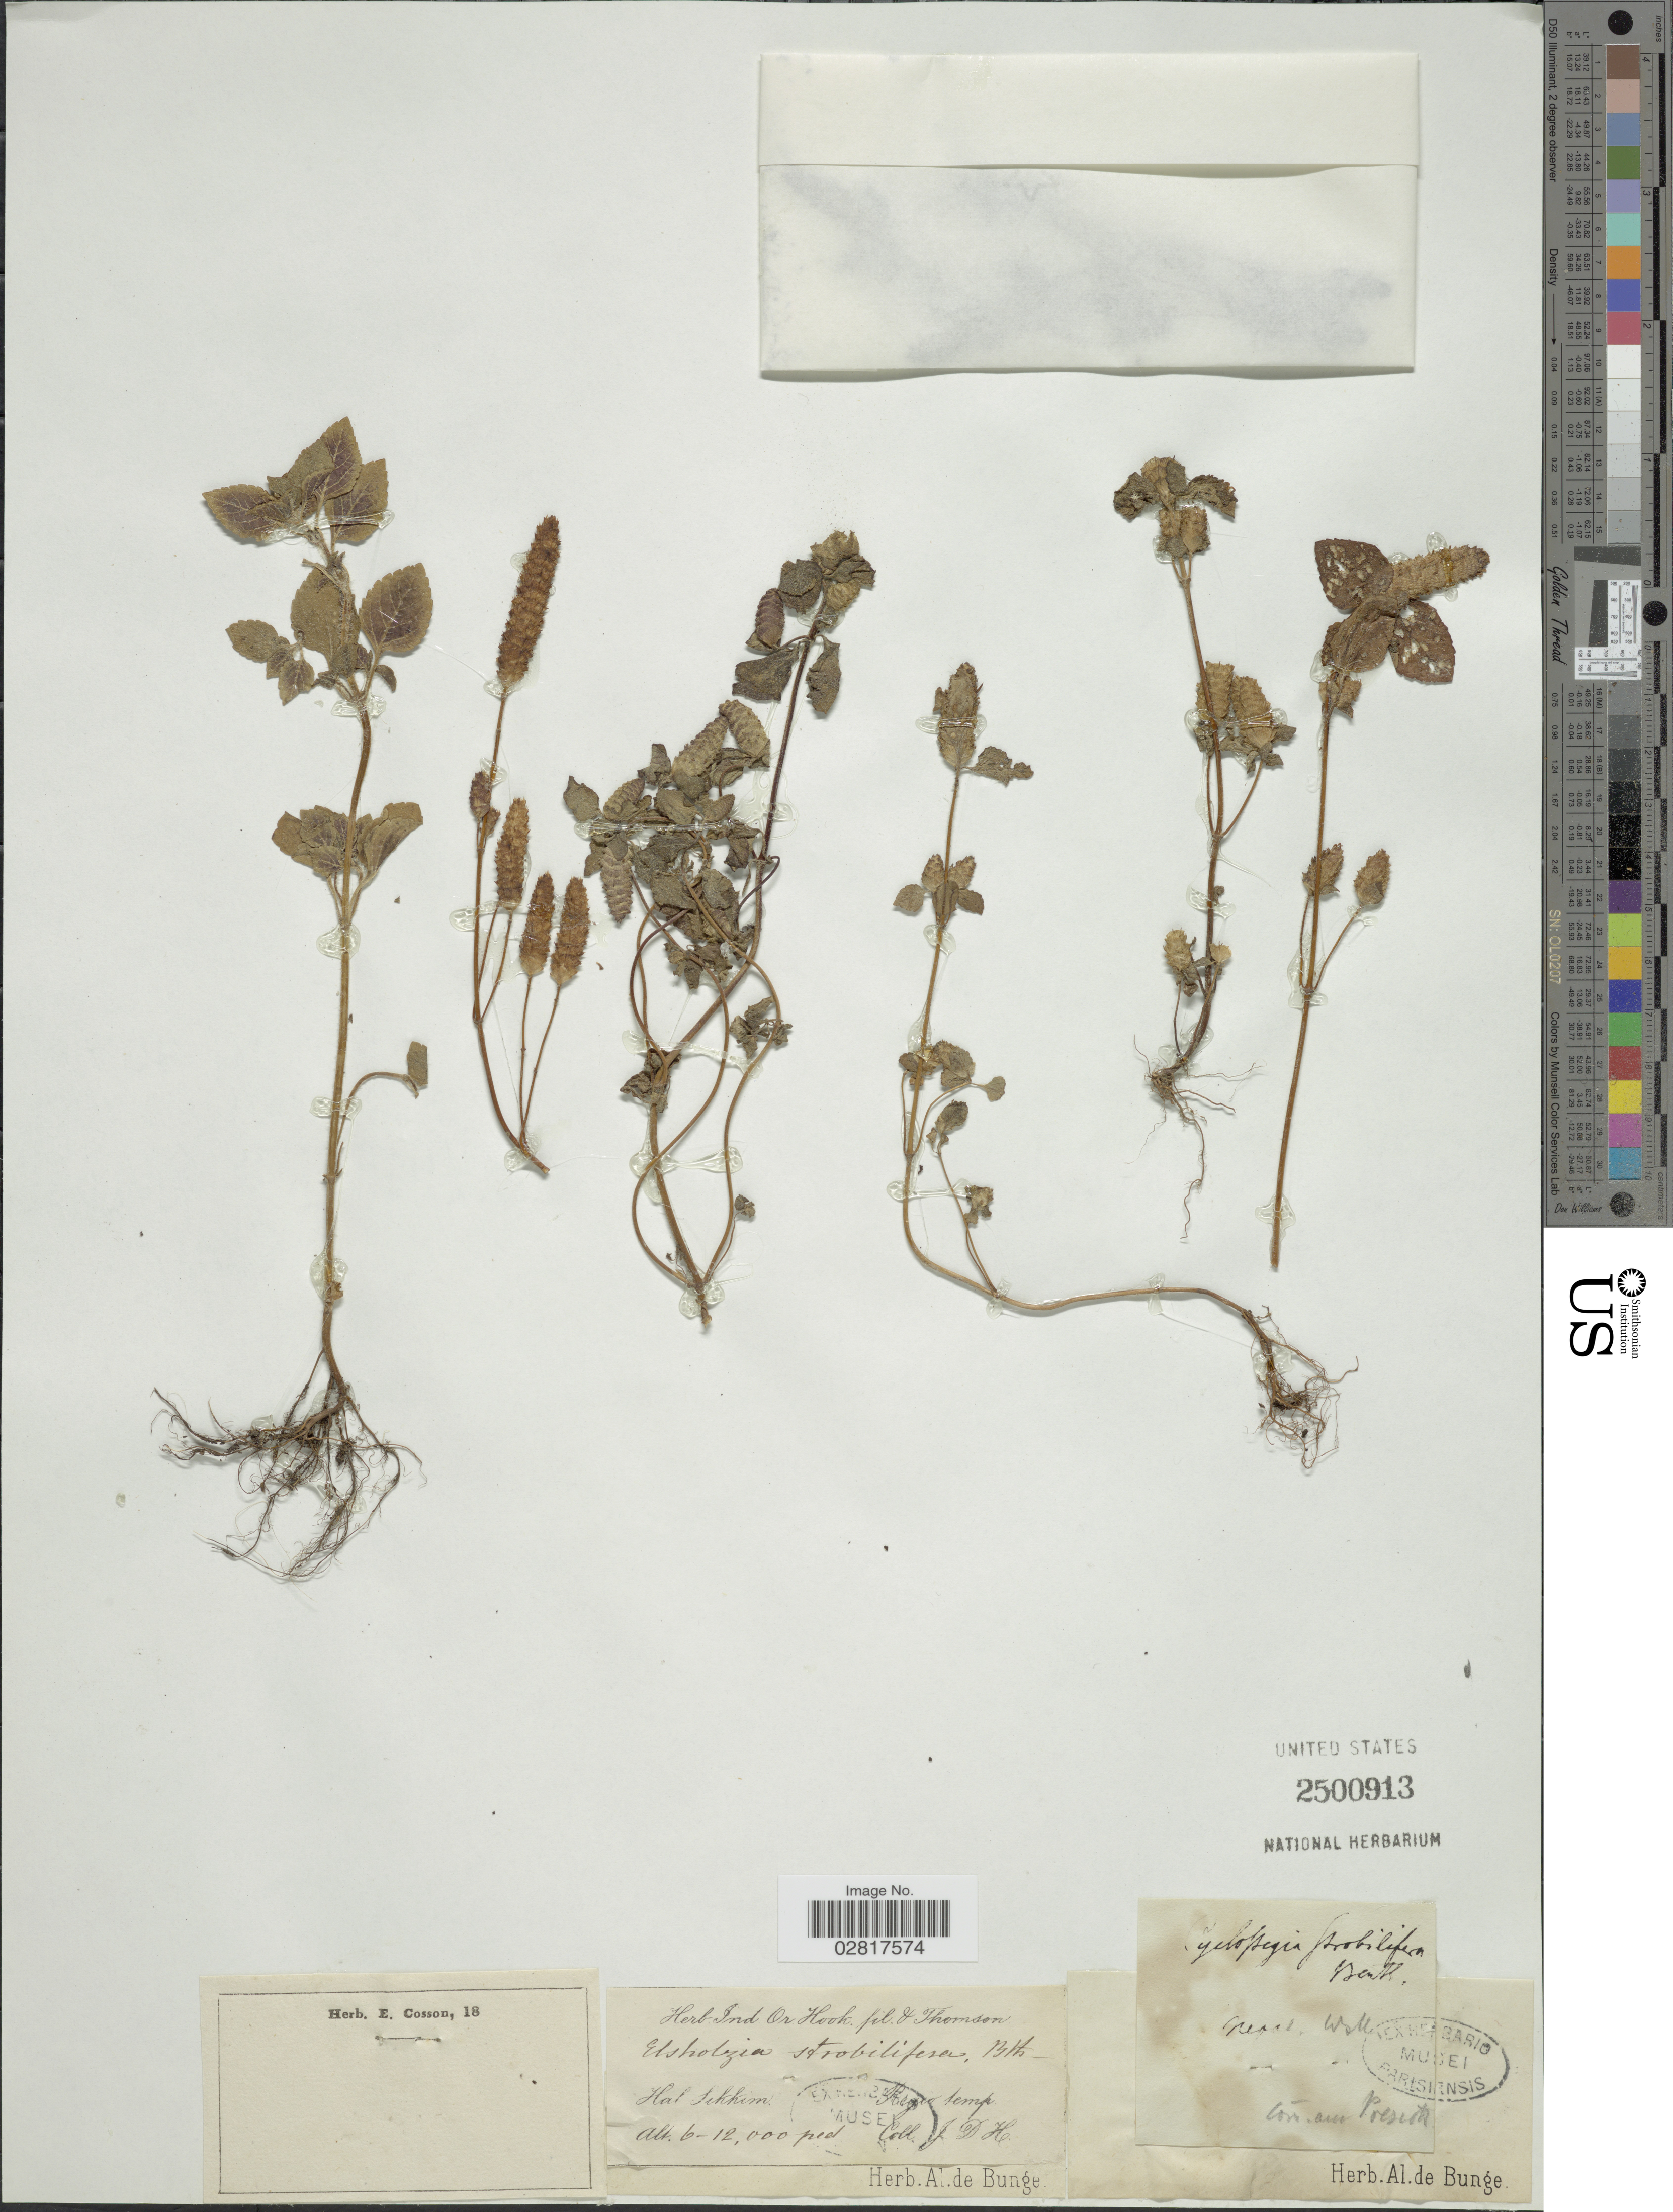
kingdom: Plantae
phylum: Tracheophyta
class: Magnoliopsida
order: Lamiales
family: Lamiaceae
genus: Elsholtzia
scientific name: Elsholtzia strobilifera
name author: (Benth.) Benth.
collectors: J. D. Hooker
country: India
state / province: Sikkim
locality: Regio temp.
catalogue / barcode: US 2500913